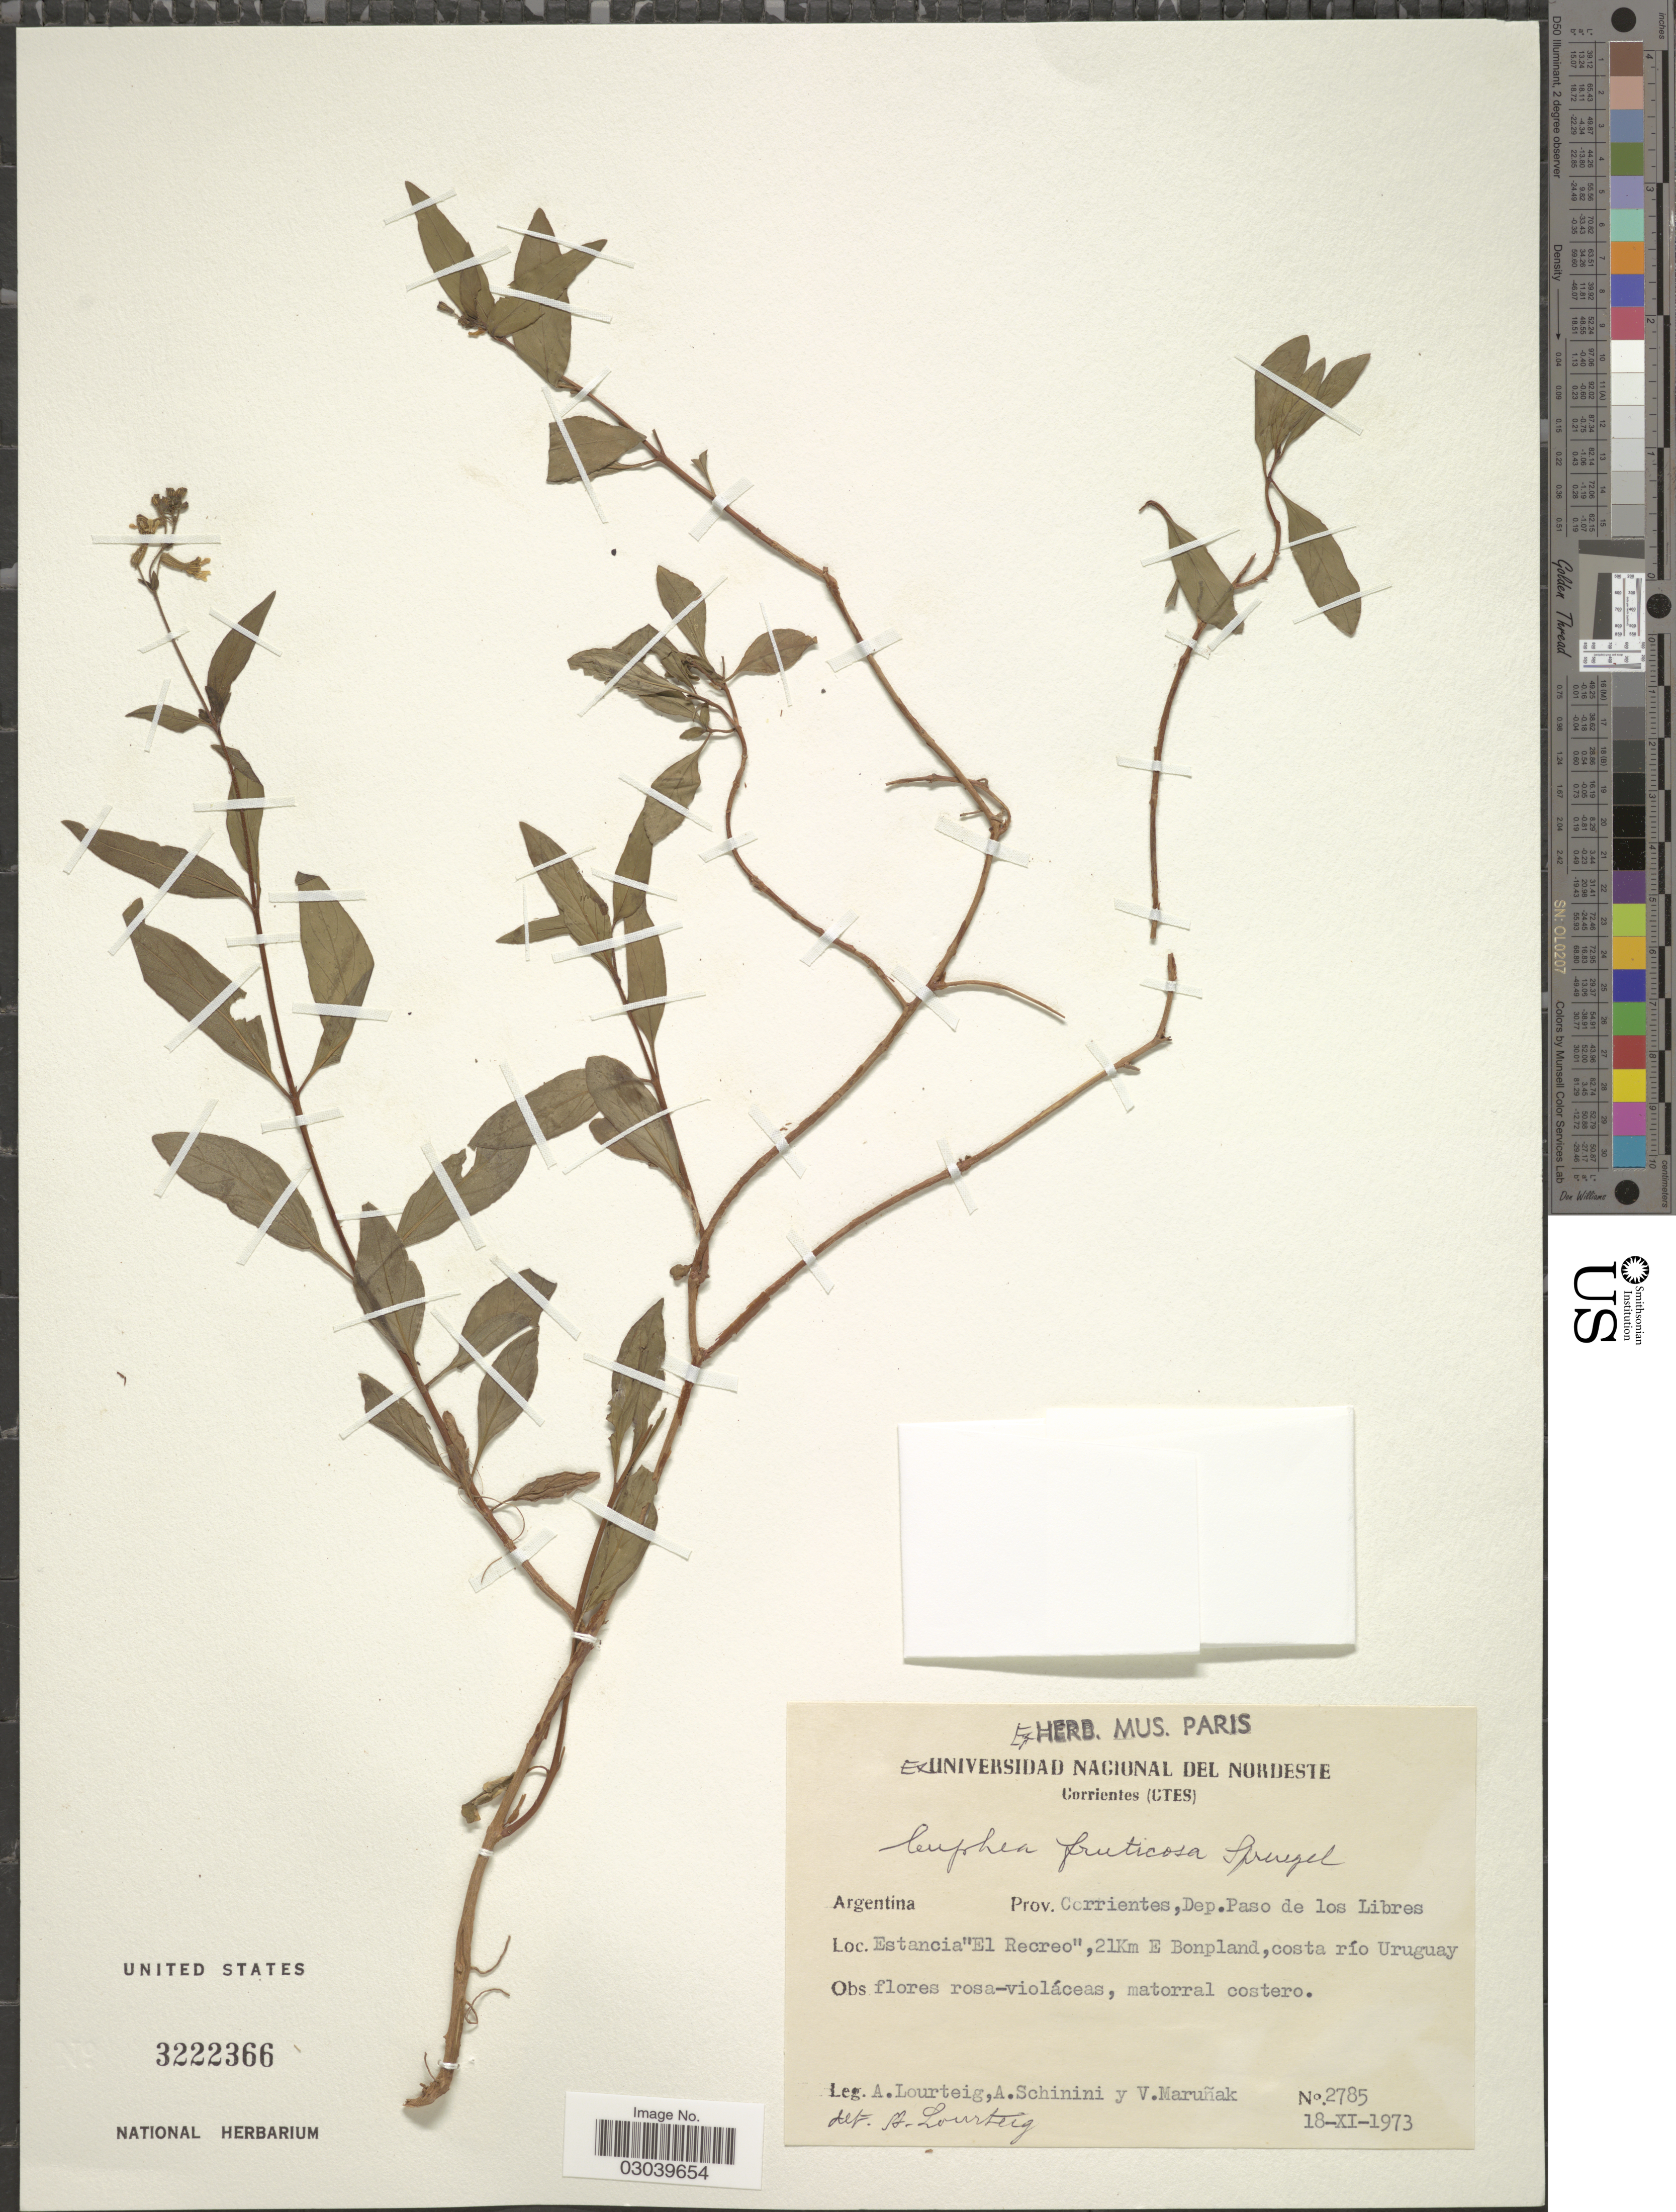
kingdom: Plantae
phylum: Tracheophyta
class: Magnoliopsida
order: Myrtales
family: Lythraceae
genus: Cuphea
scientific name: Cuphea fruticosa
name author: Spreng.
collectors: A. Lourteig, A. Schinini & V. Maruñak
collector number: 2785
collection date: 1973-11-18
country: Argentina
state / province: Corrientes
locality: Dep. Paso de los Libres. Estancia "El Recreo", 21Km E Bonpland, costa río Uruguay.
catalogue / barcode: US 3222366